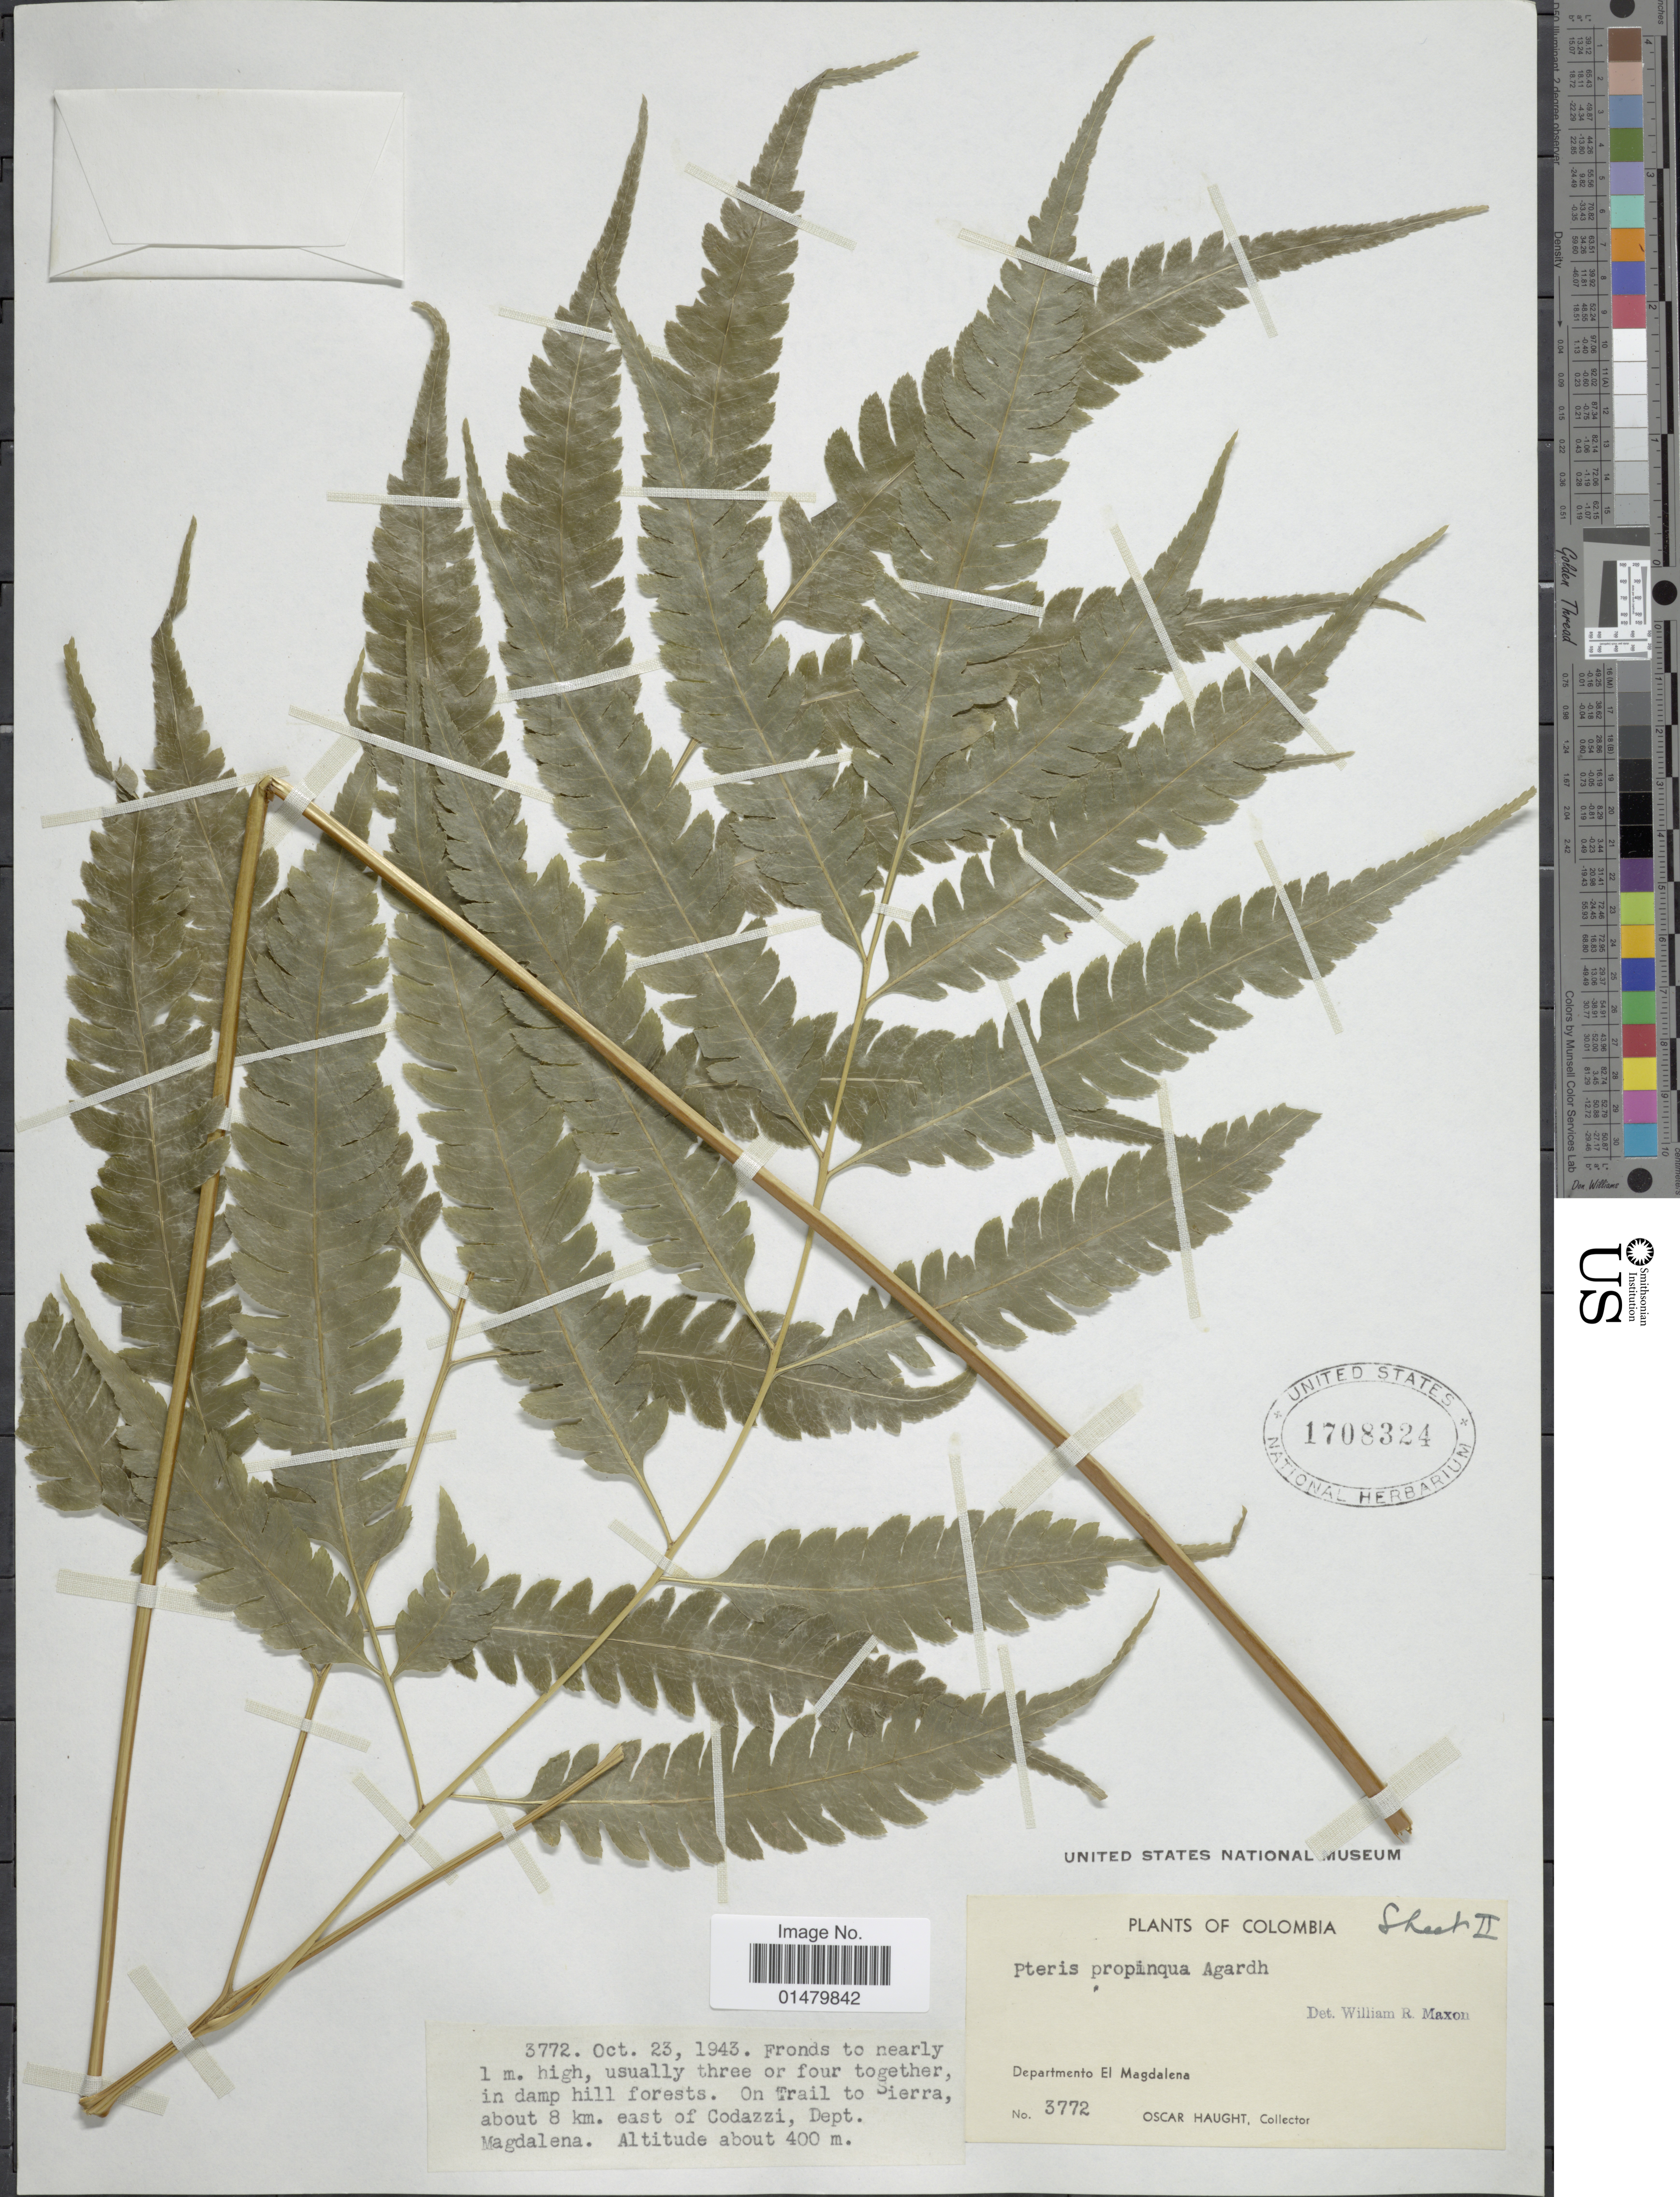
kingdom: Plantae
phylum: Tracheophyta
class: Polypodiopsida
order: Polypodiales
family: Pteridaceae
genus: Pteris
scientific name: Pteris propinqua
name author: J. Agardh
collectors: O. L. Haught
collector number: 3772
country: Colombia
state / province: Magdalena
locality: Departamento El Magdalena.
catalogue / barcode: US 1708324